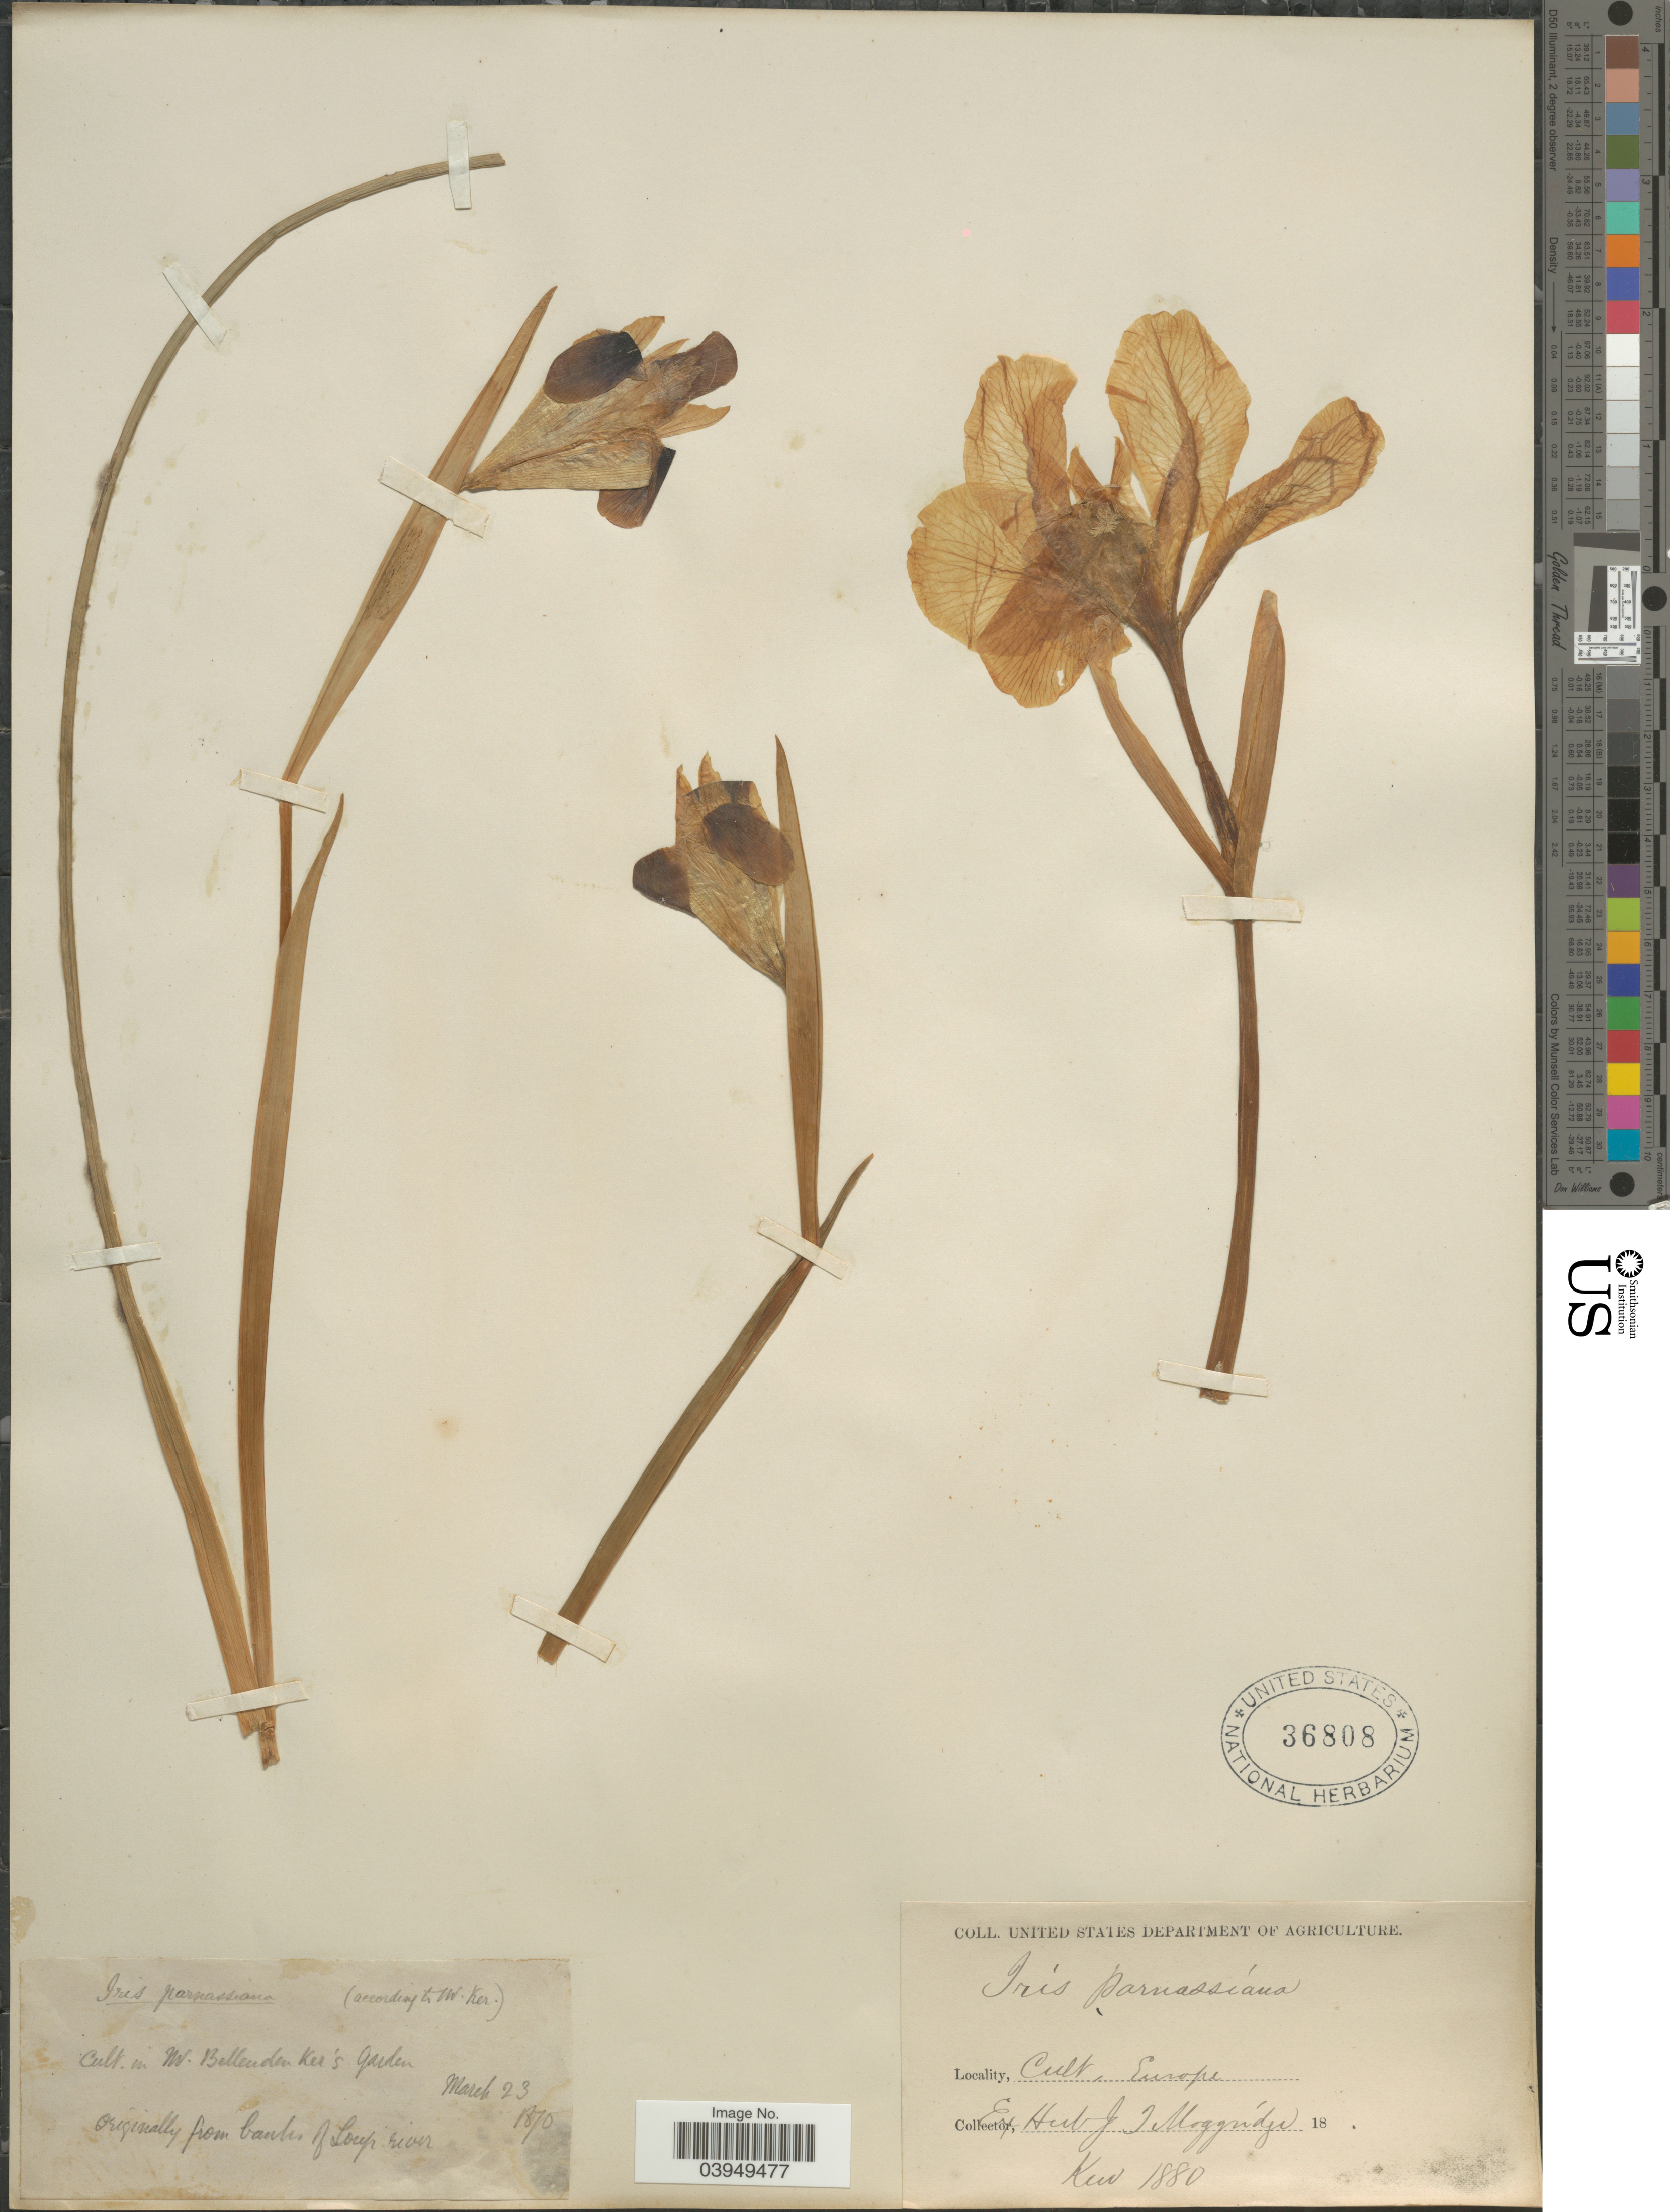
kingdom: Plantae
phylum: Tracheophyta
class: Liliopsida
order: Asparagales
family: Iridaceae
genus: Iris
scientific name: Iris parnassiana Ker, ined.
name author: Ker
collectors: B. Ker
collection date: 1870-03-23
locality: Cult. in W. Bellenden Ker's Garden. Europe.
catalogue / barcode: US 36808